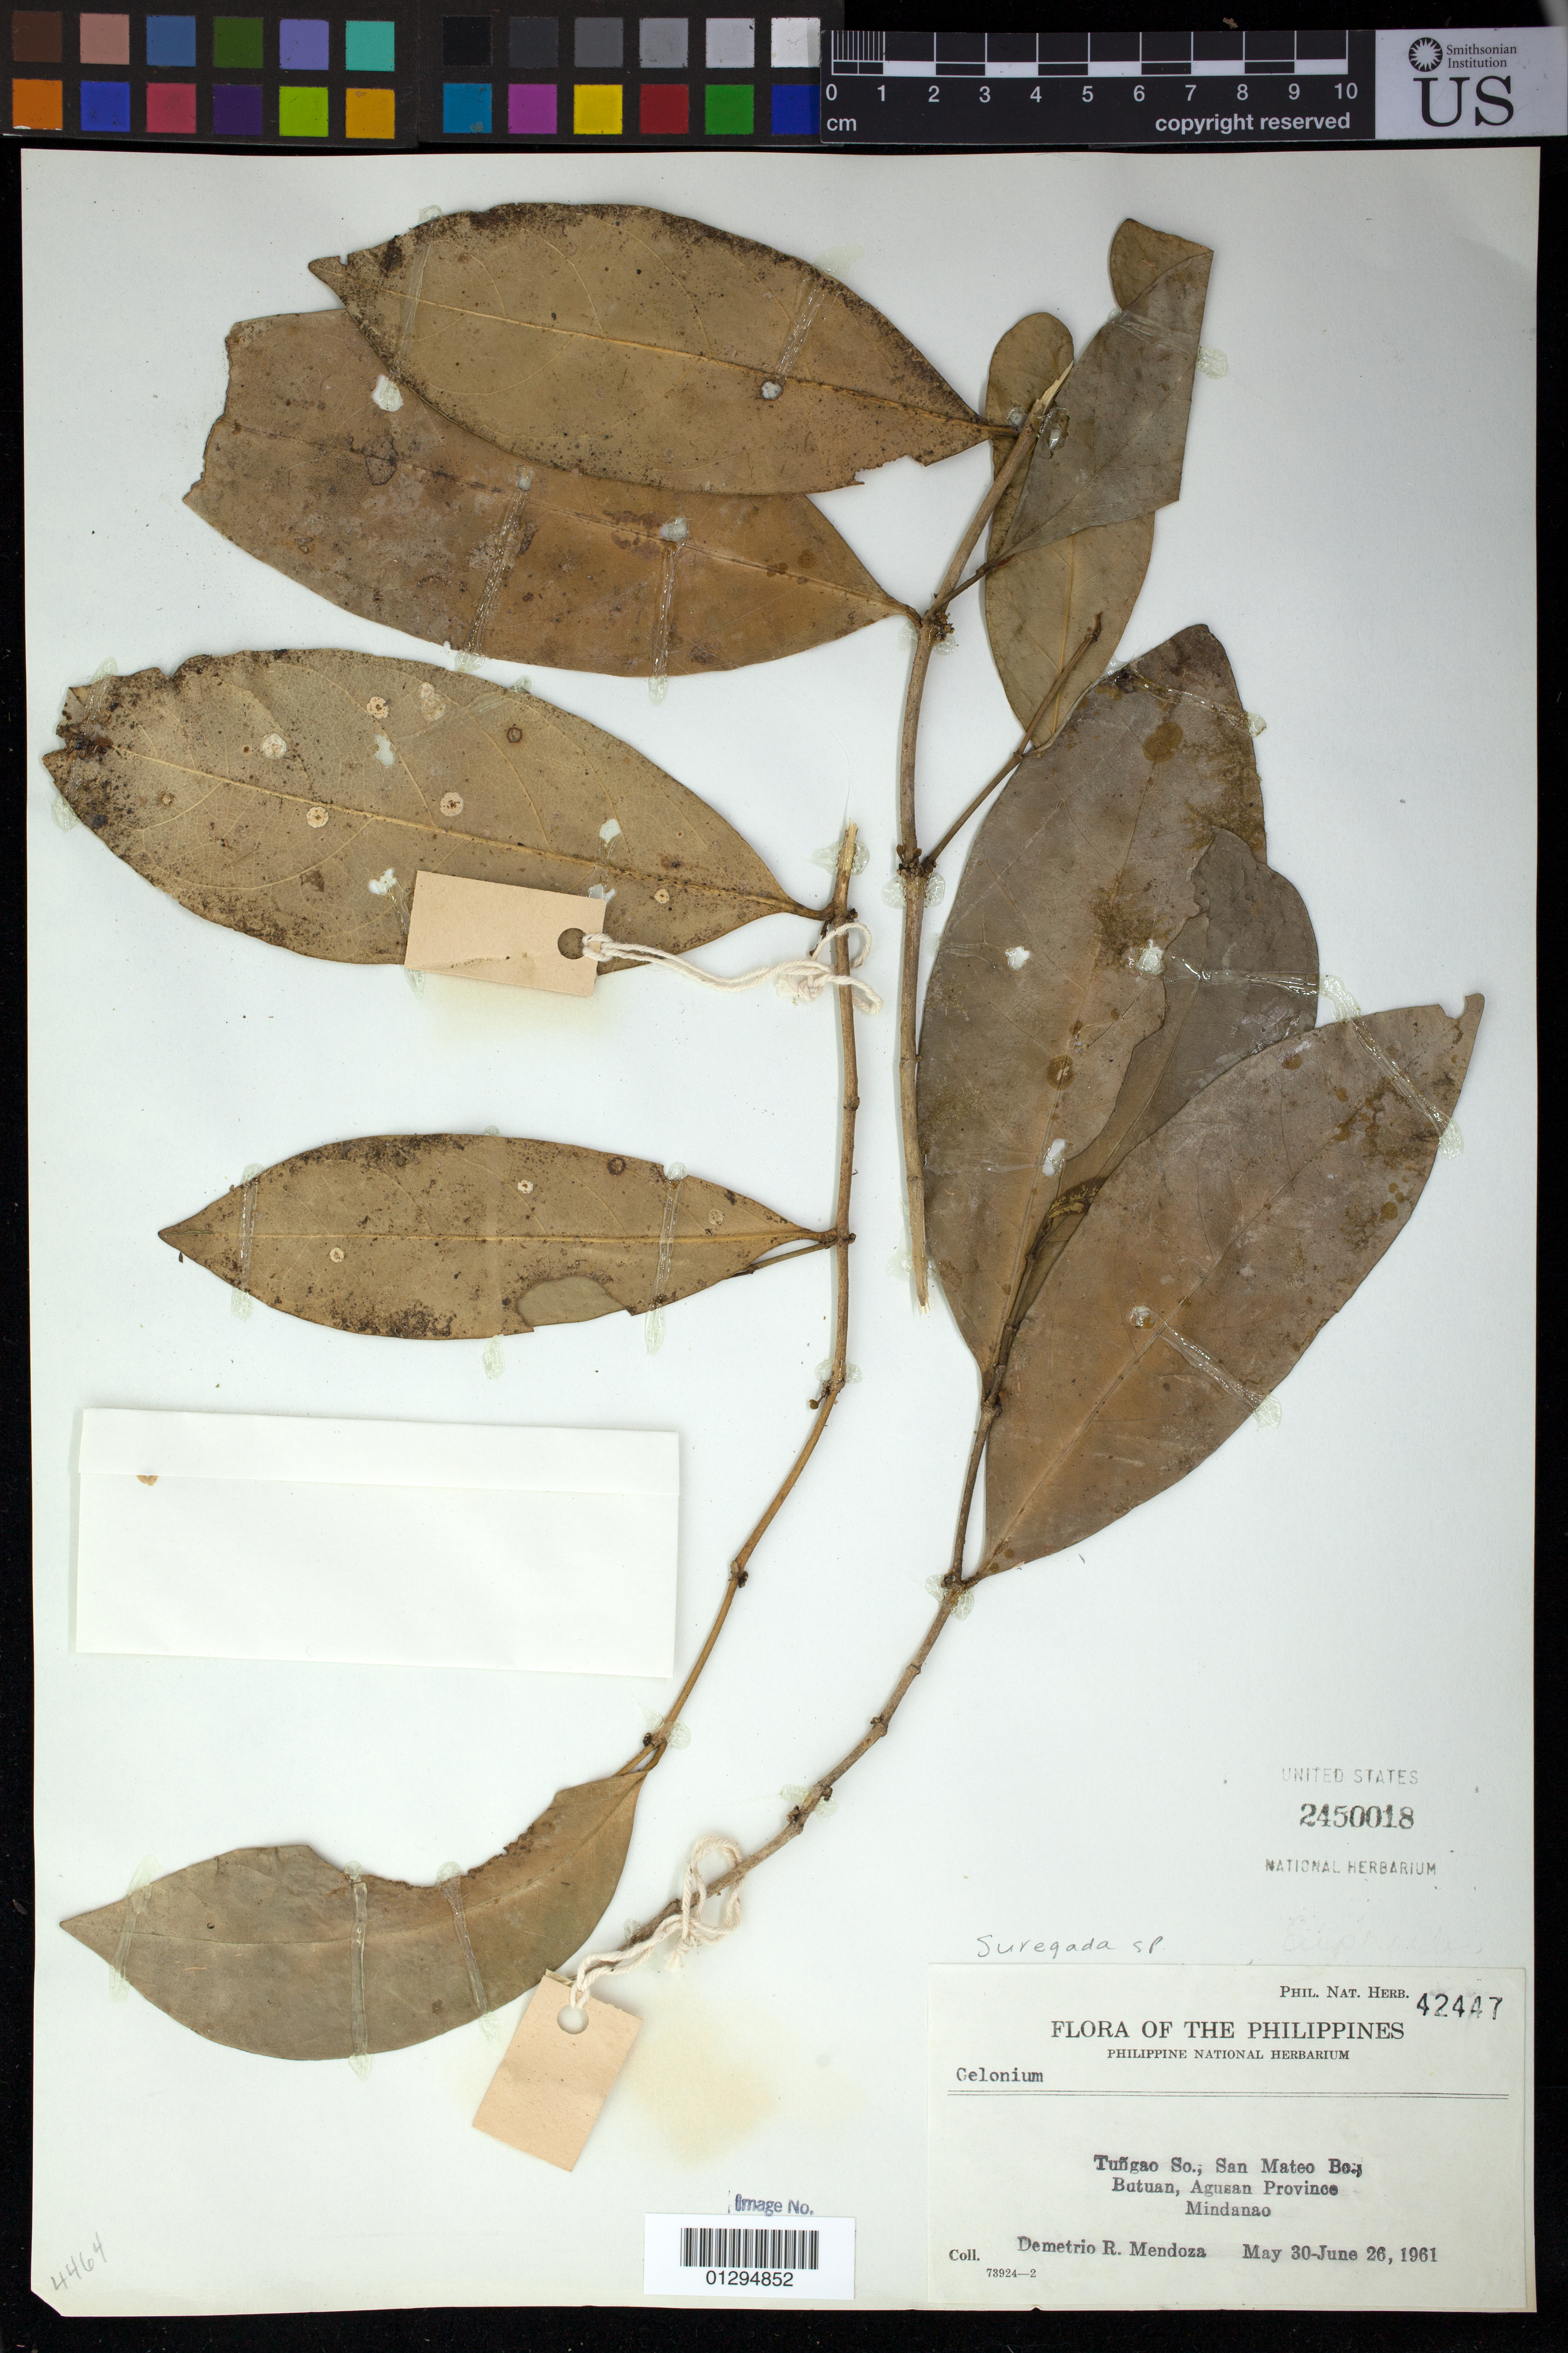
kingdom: Plantae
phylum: Tracheophyta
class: Magnoliopsida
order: Malpighiales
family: Euphorbiaceae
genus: Suregada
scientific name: Suregada sp.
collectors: D. Mendoza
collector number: Phil. Nat. Herb. 42447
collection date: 1961-05-30/1961-06-26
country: Philippines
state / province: Caraga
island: Mindanao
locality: Tungao So., San Mateo Bo., Butuan, Agusan Province, Mindanao.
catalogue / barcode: US 2450018